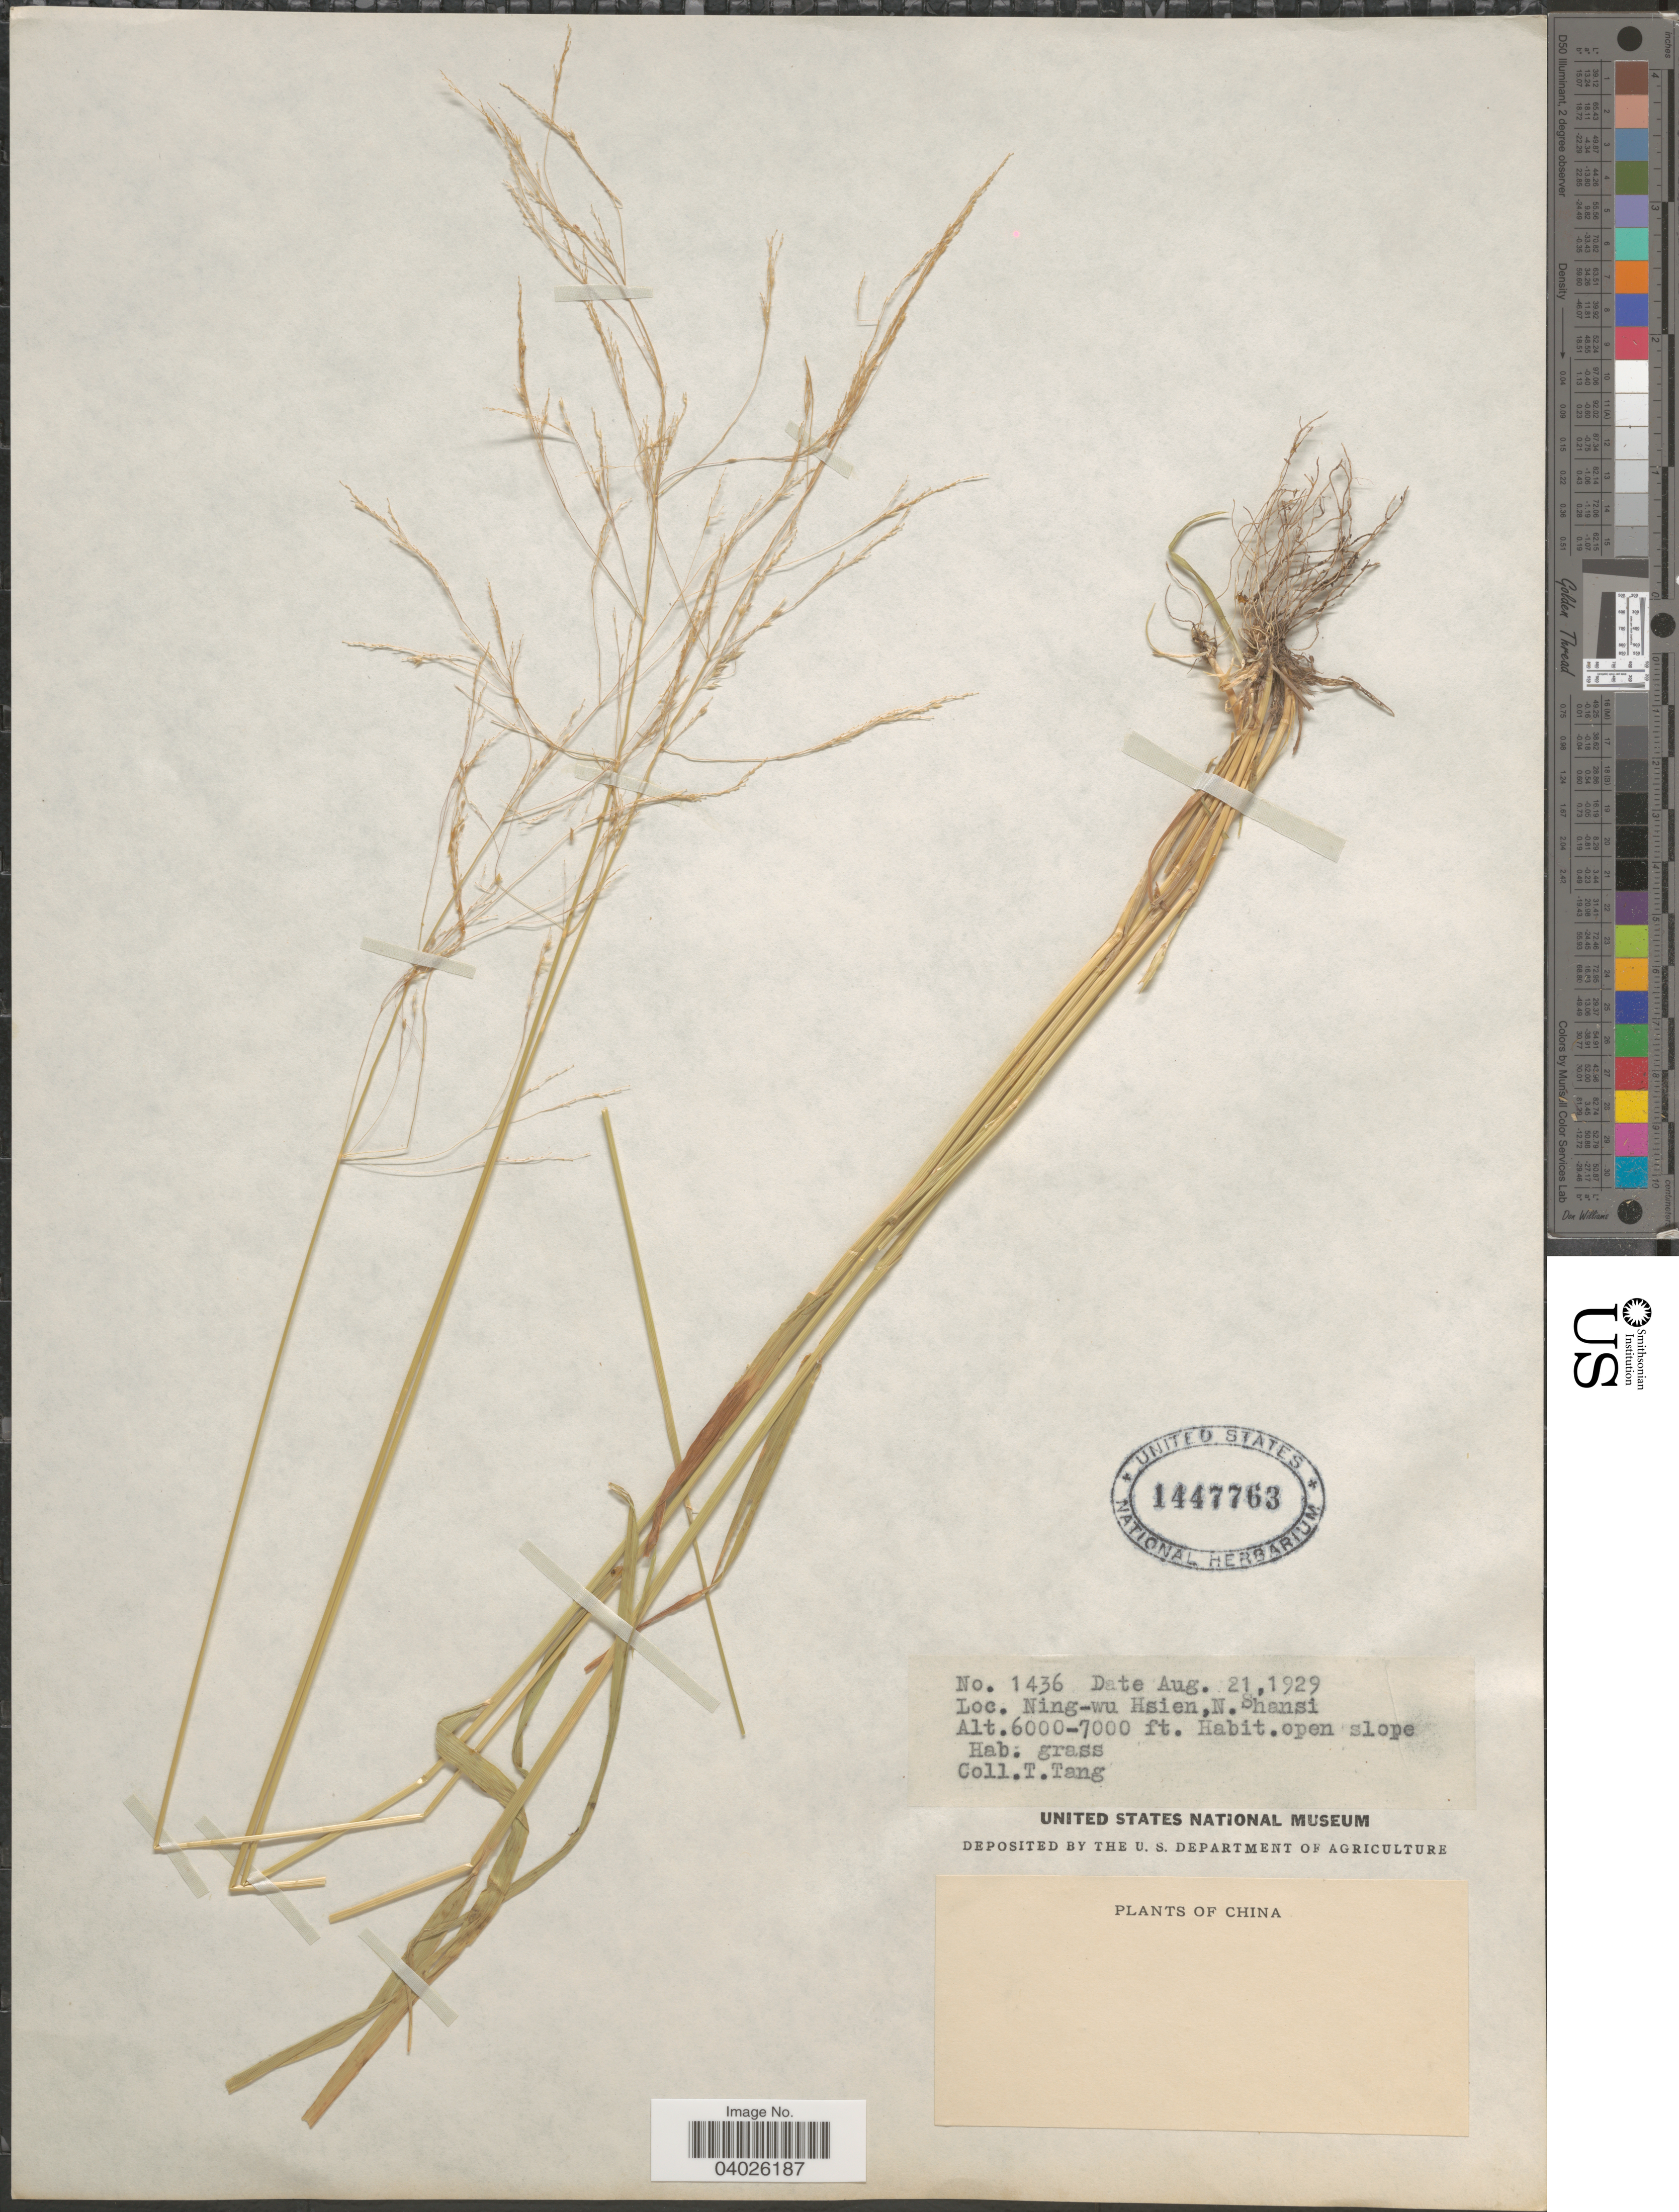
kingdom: Plantae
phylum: Tracheophyta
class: Liliopsida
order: Poales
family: Poaceae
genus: Agrostis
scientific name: Agrostis clavata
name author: Trin.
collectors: T. Tang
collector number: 1436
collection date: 1929-08-21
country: China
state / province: Shanxi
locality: Ning-wu Hsien, N. Shansi.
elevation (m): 1829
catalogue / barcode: US 1447763